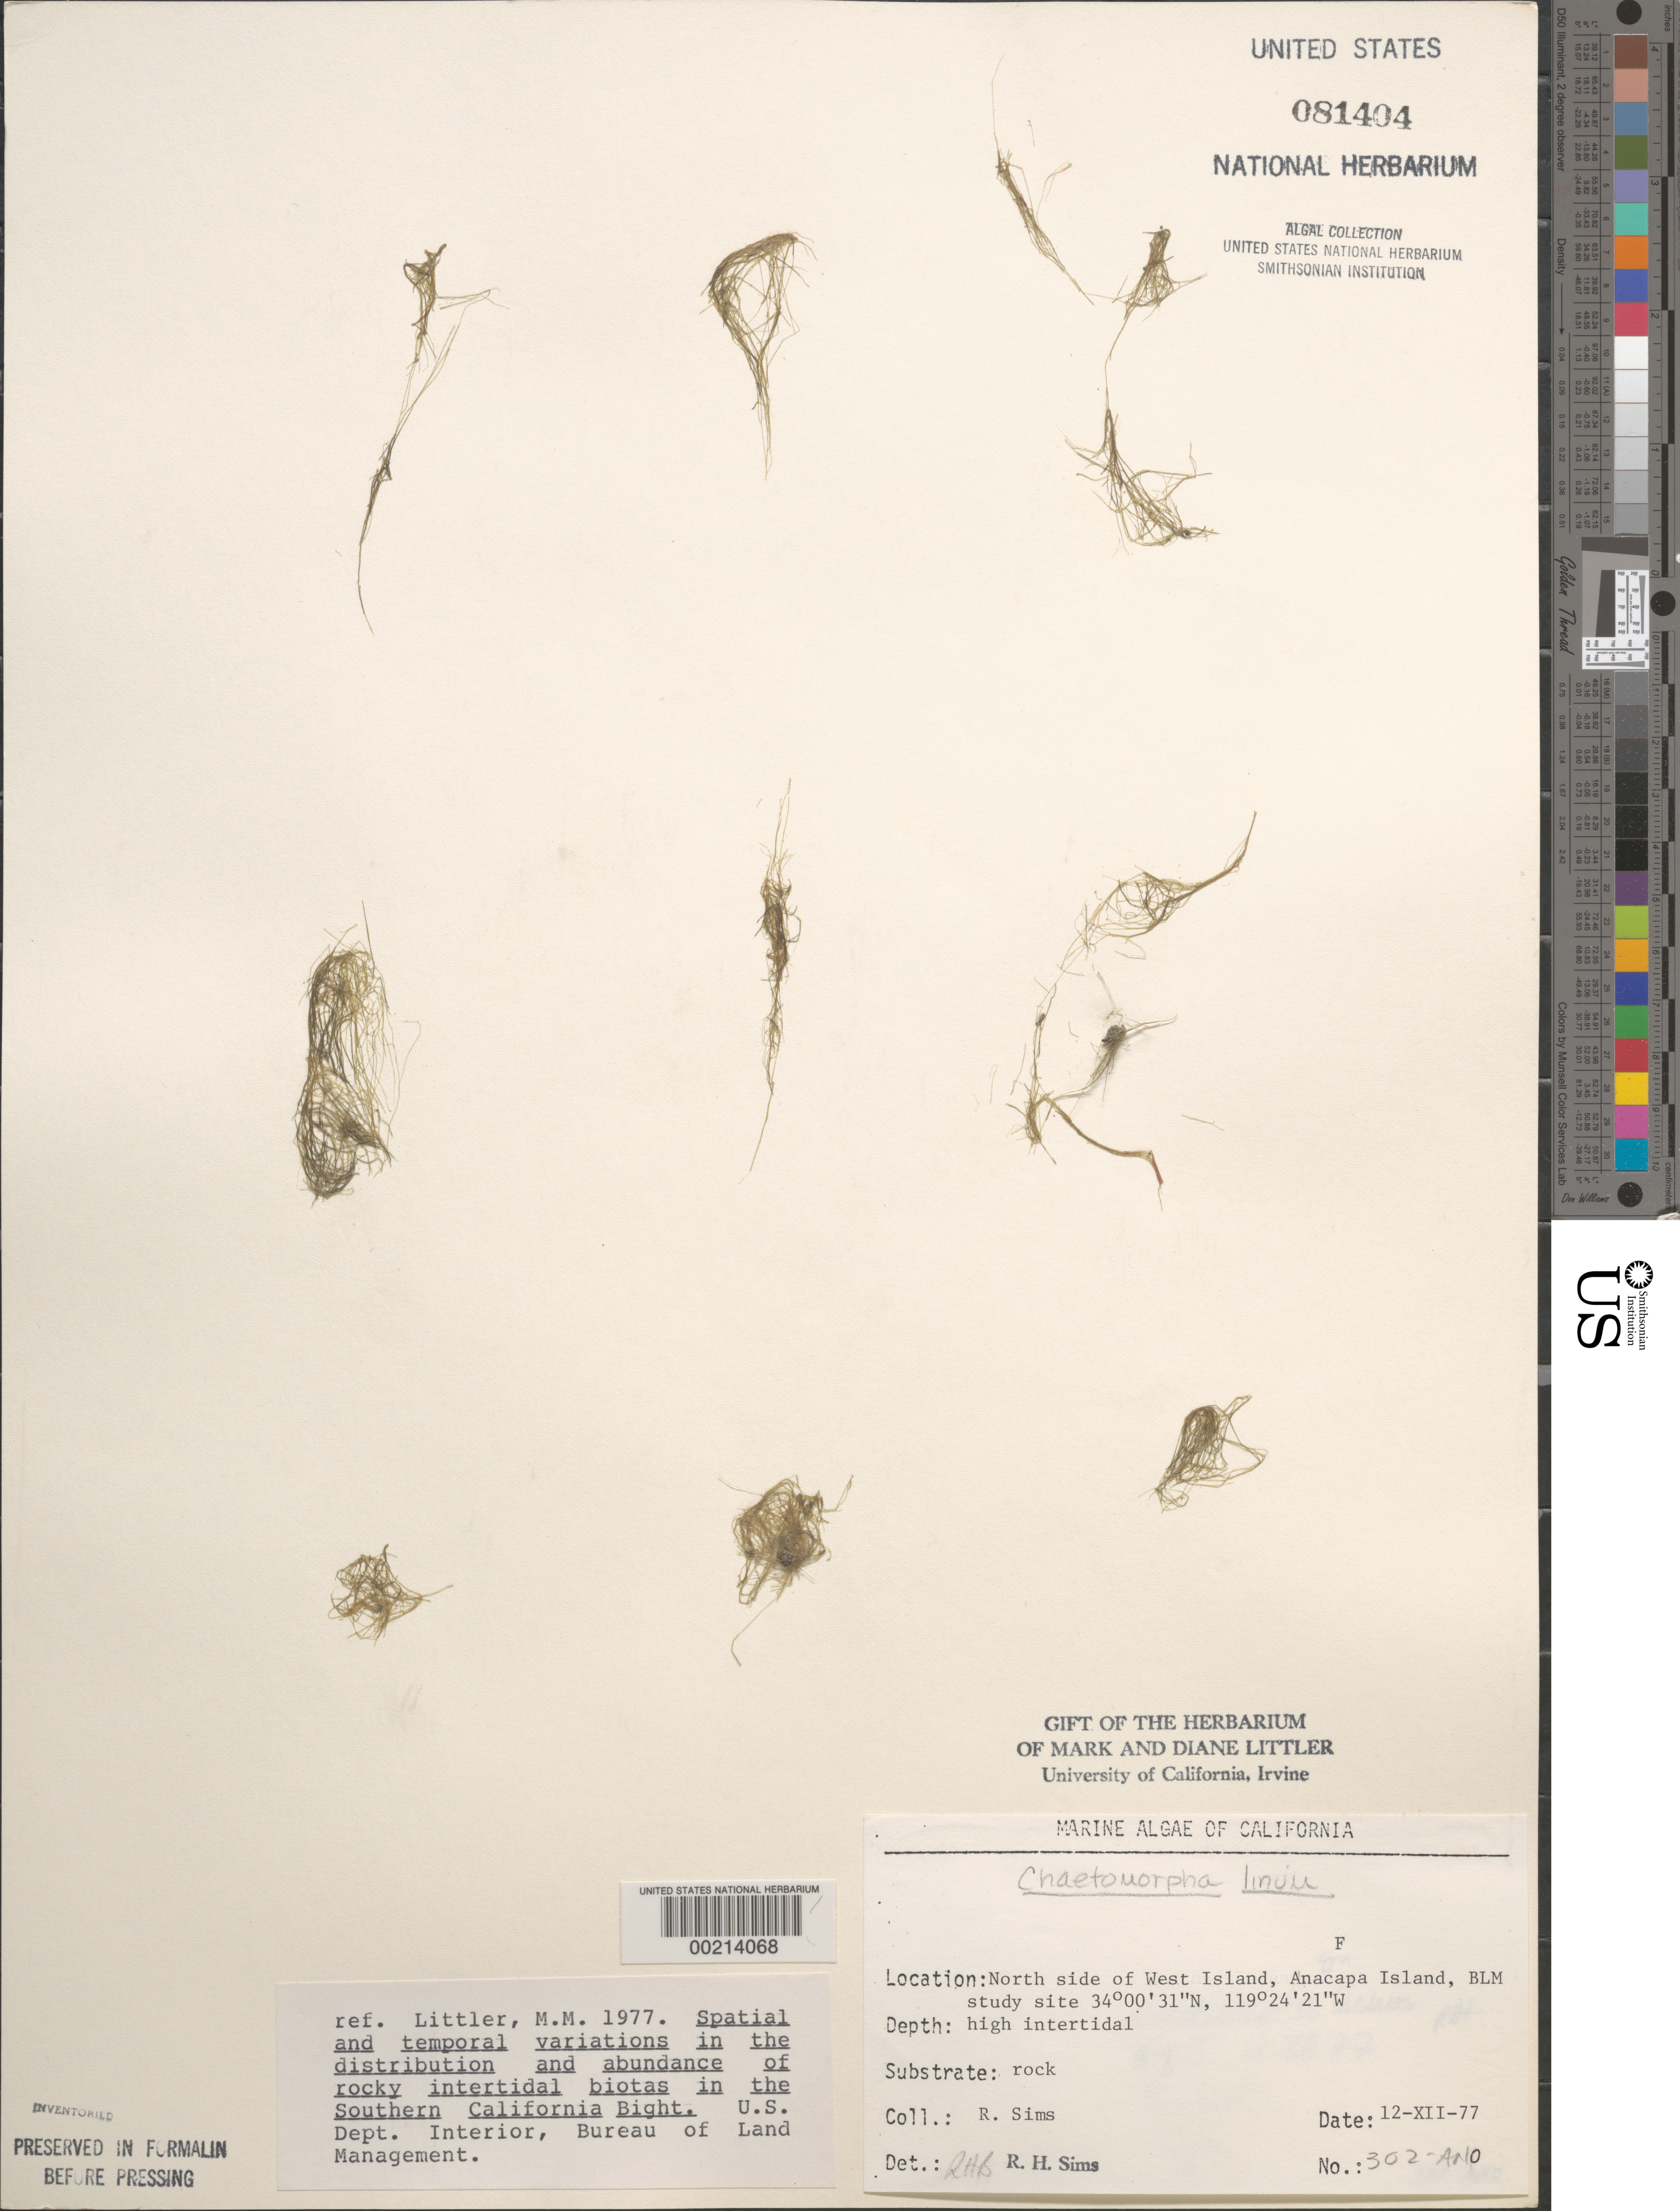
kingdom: Plantae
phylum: Chlorophyta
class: Ulvophyceae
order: Cladophorales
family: Cladophoraceae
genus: Chaetomorpha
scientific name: Chaetomorpha linum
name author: (O.F. Muell.) Kütz.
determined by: Sims, Robert H.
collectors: R. H. Sims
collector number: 302-ANI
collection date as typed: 12 Dec 1977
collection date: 1977-12-12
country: United States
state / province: California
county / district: Ventura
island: Anacapa Island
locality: North side of west island, northwest end of Frenchy's Cove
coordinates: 34 00'31"N, 119 24'21"W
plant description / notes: BLM-SOCALBIGHT Rocky Intertidal Survey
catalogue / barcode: US 81404